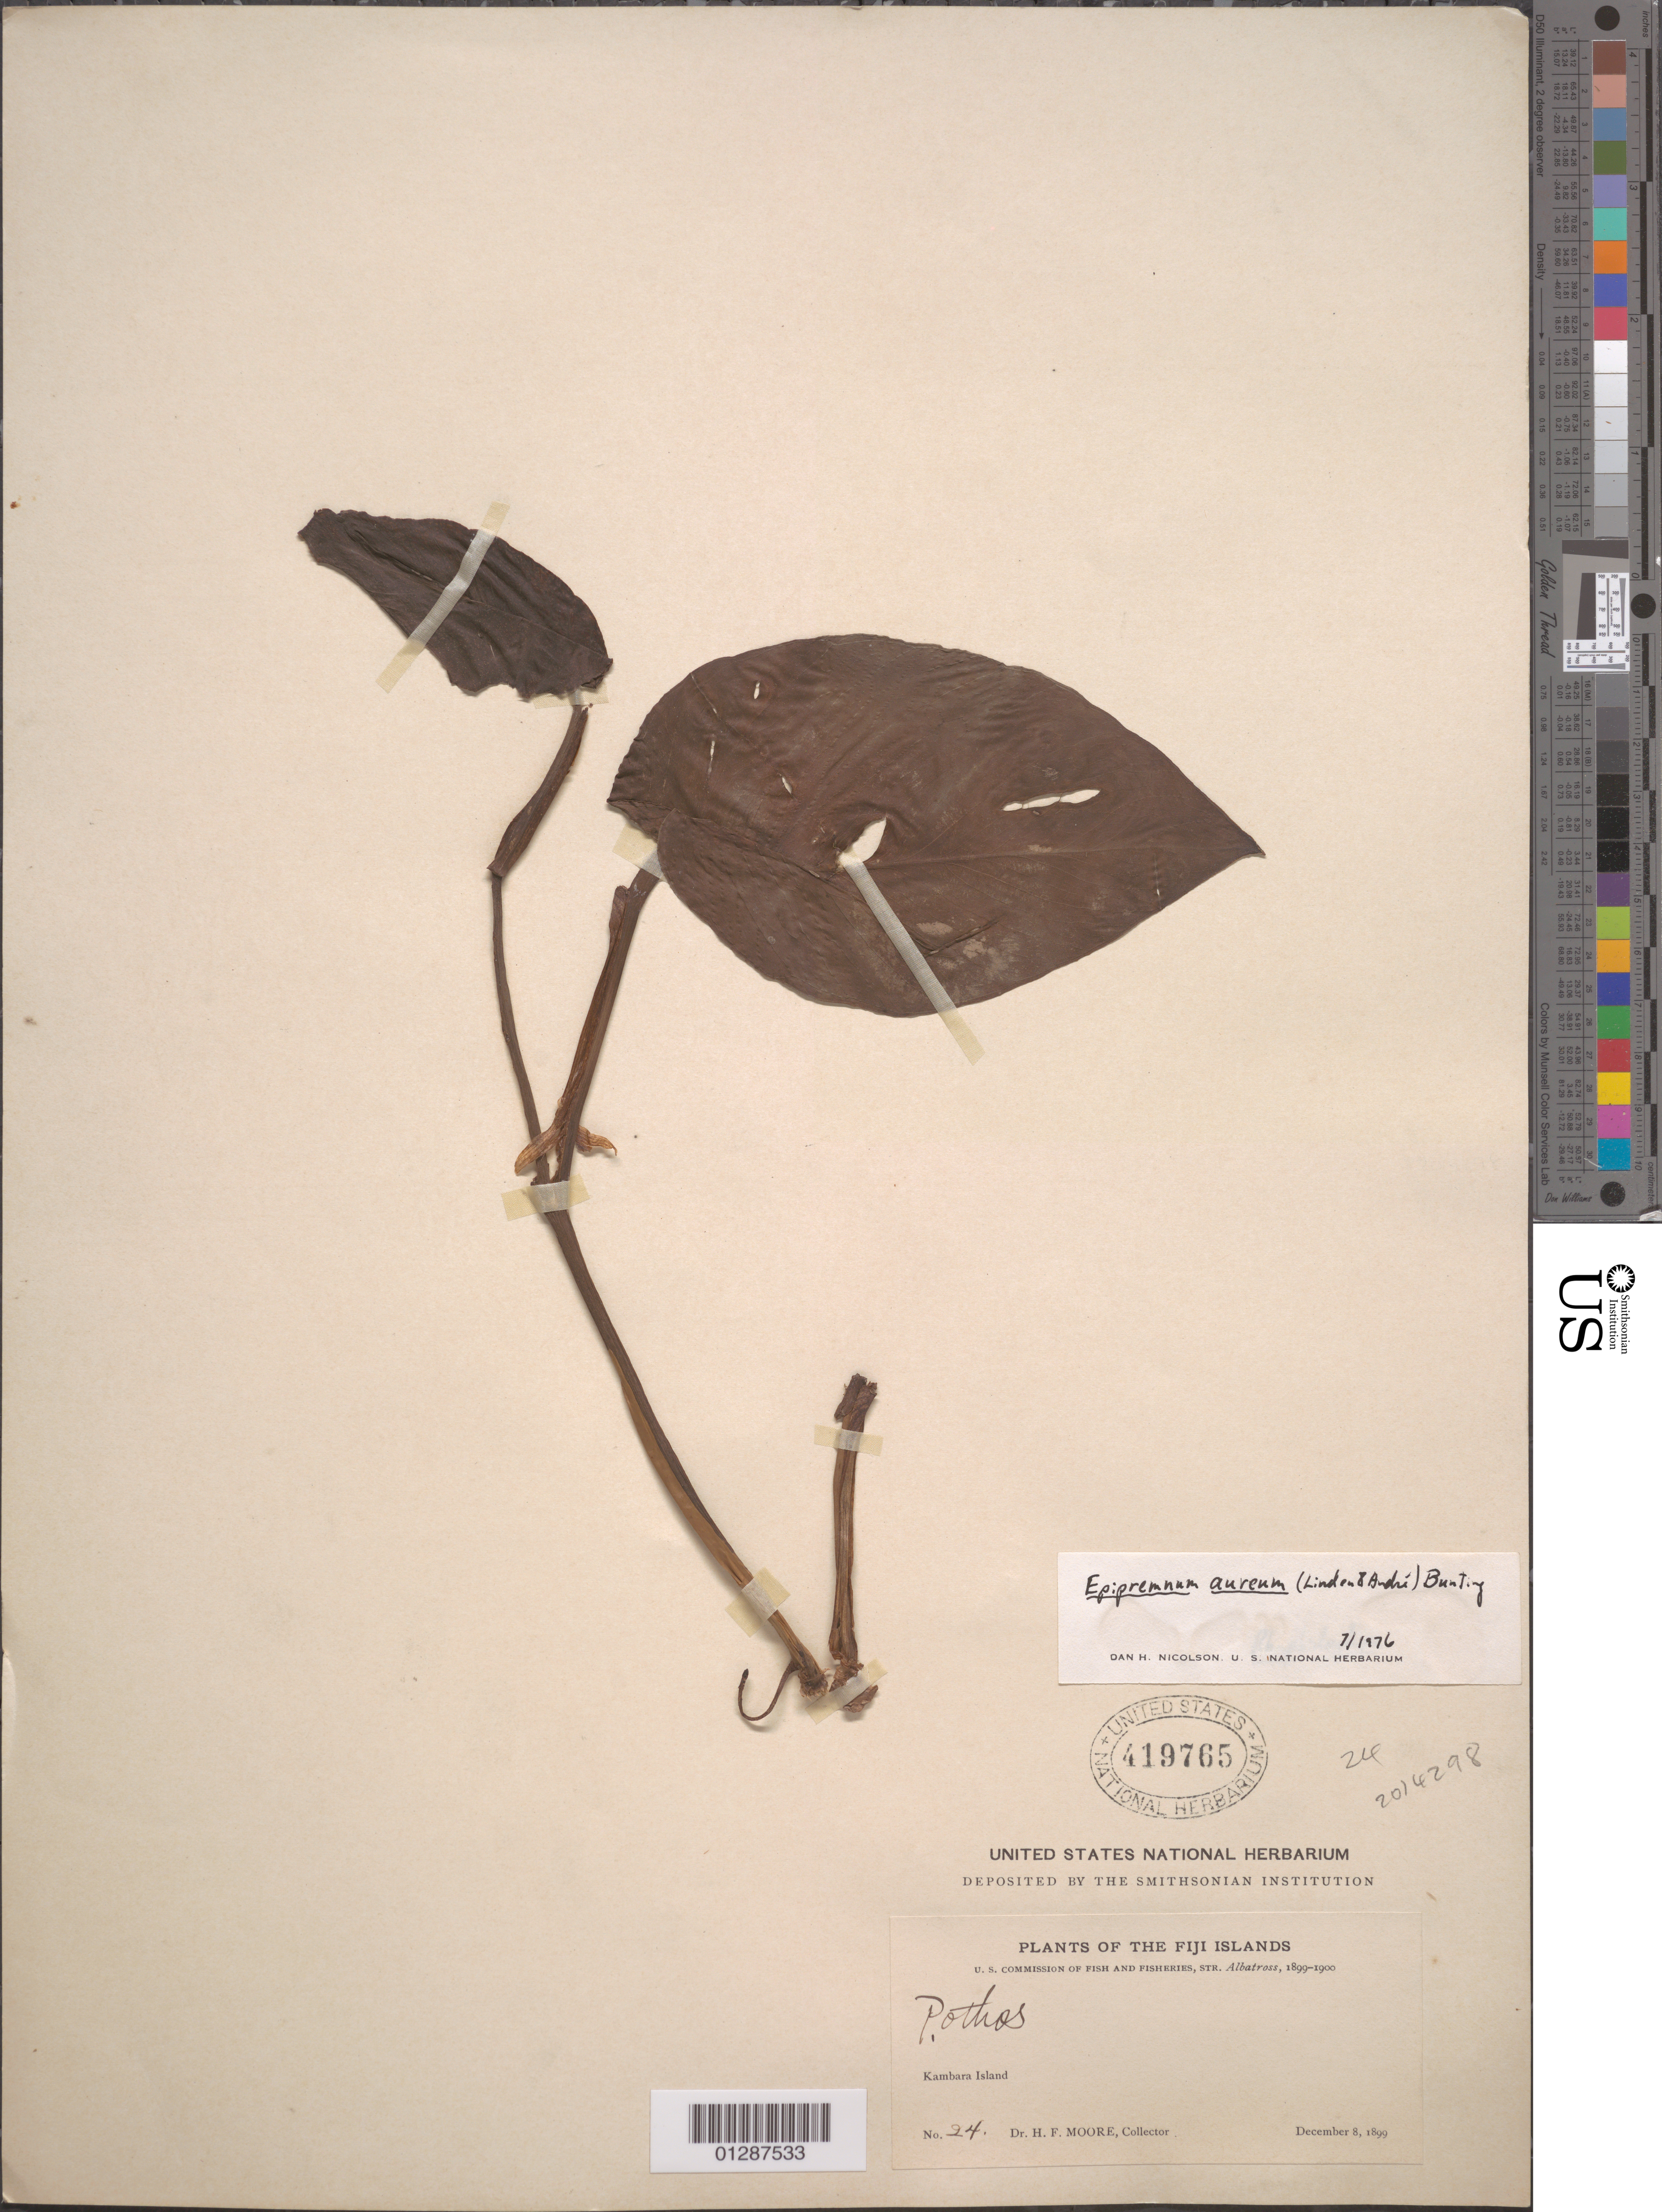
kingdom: Plantae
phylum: Tracheophyta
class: Liliopsida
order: Alismatales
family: Araceae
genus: Epipremnum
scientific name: Epipremnum aureum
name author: (Linden & André) G.S. Bunting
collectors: H. F. Moore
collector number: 24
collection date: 1899-12-08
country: Fiji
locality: Fiji Islands. Kambara Island.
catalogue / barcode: US 419765